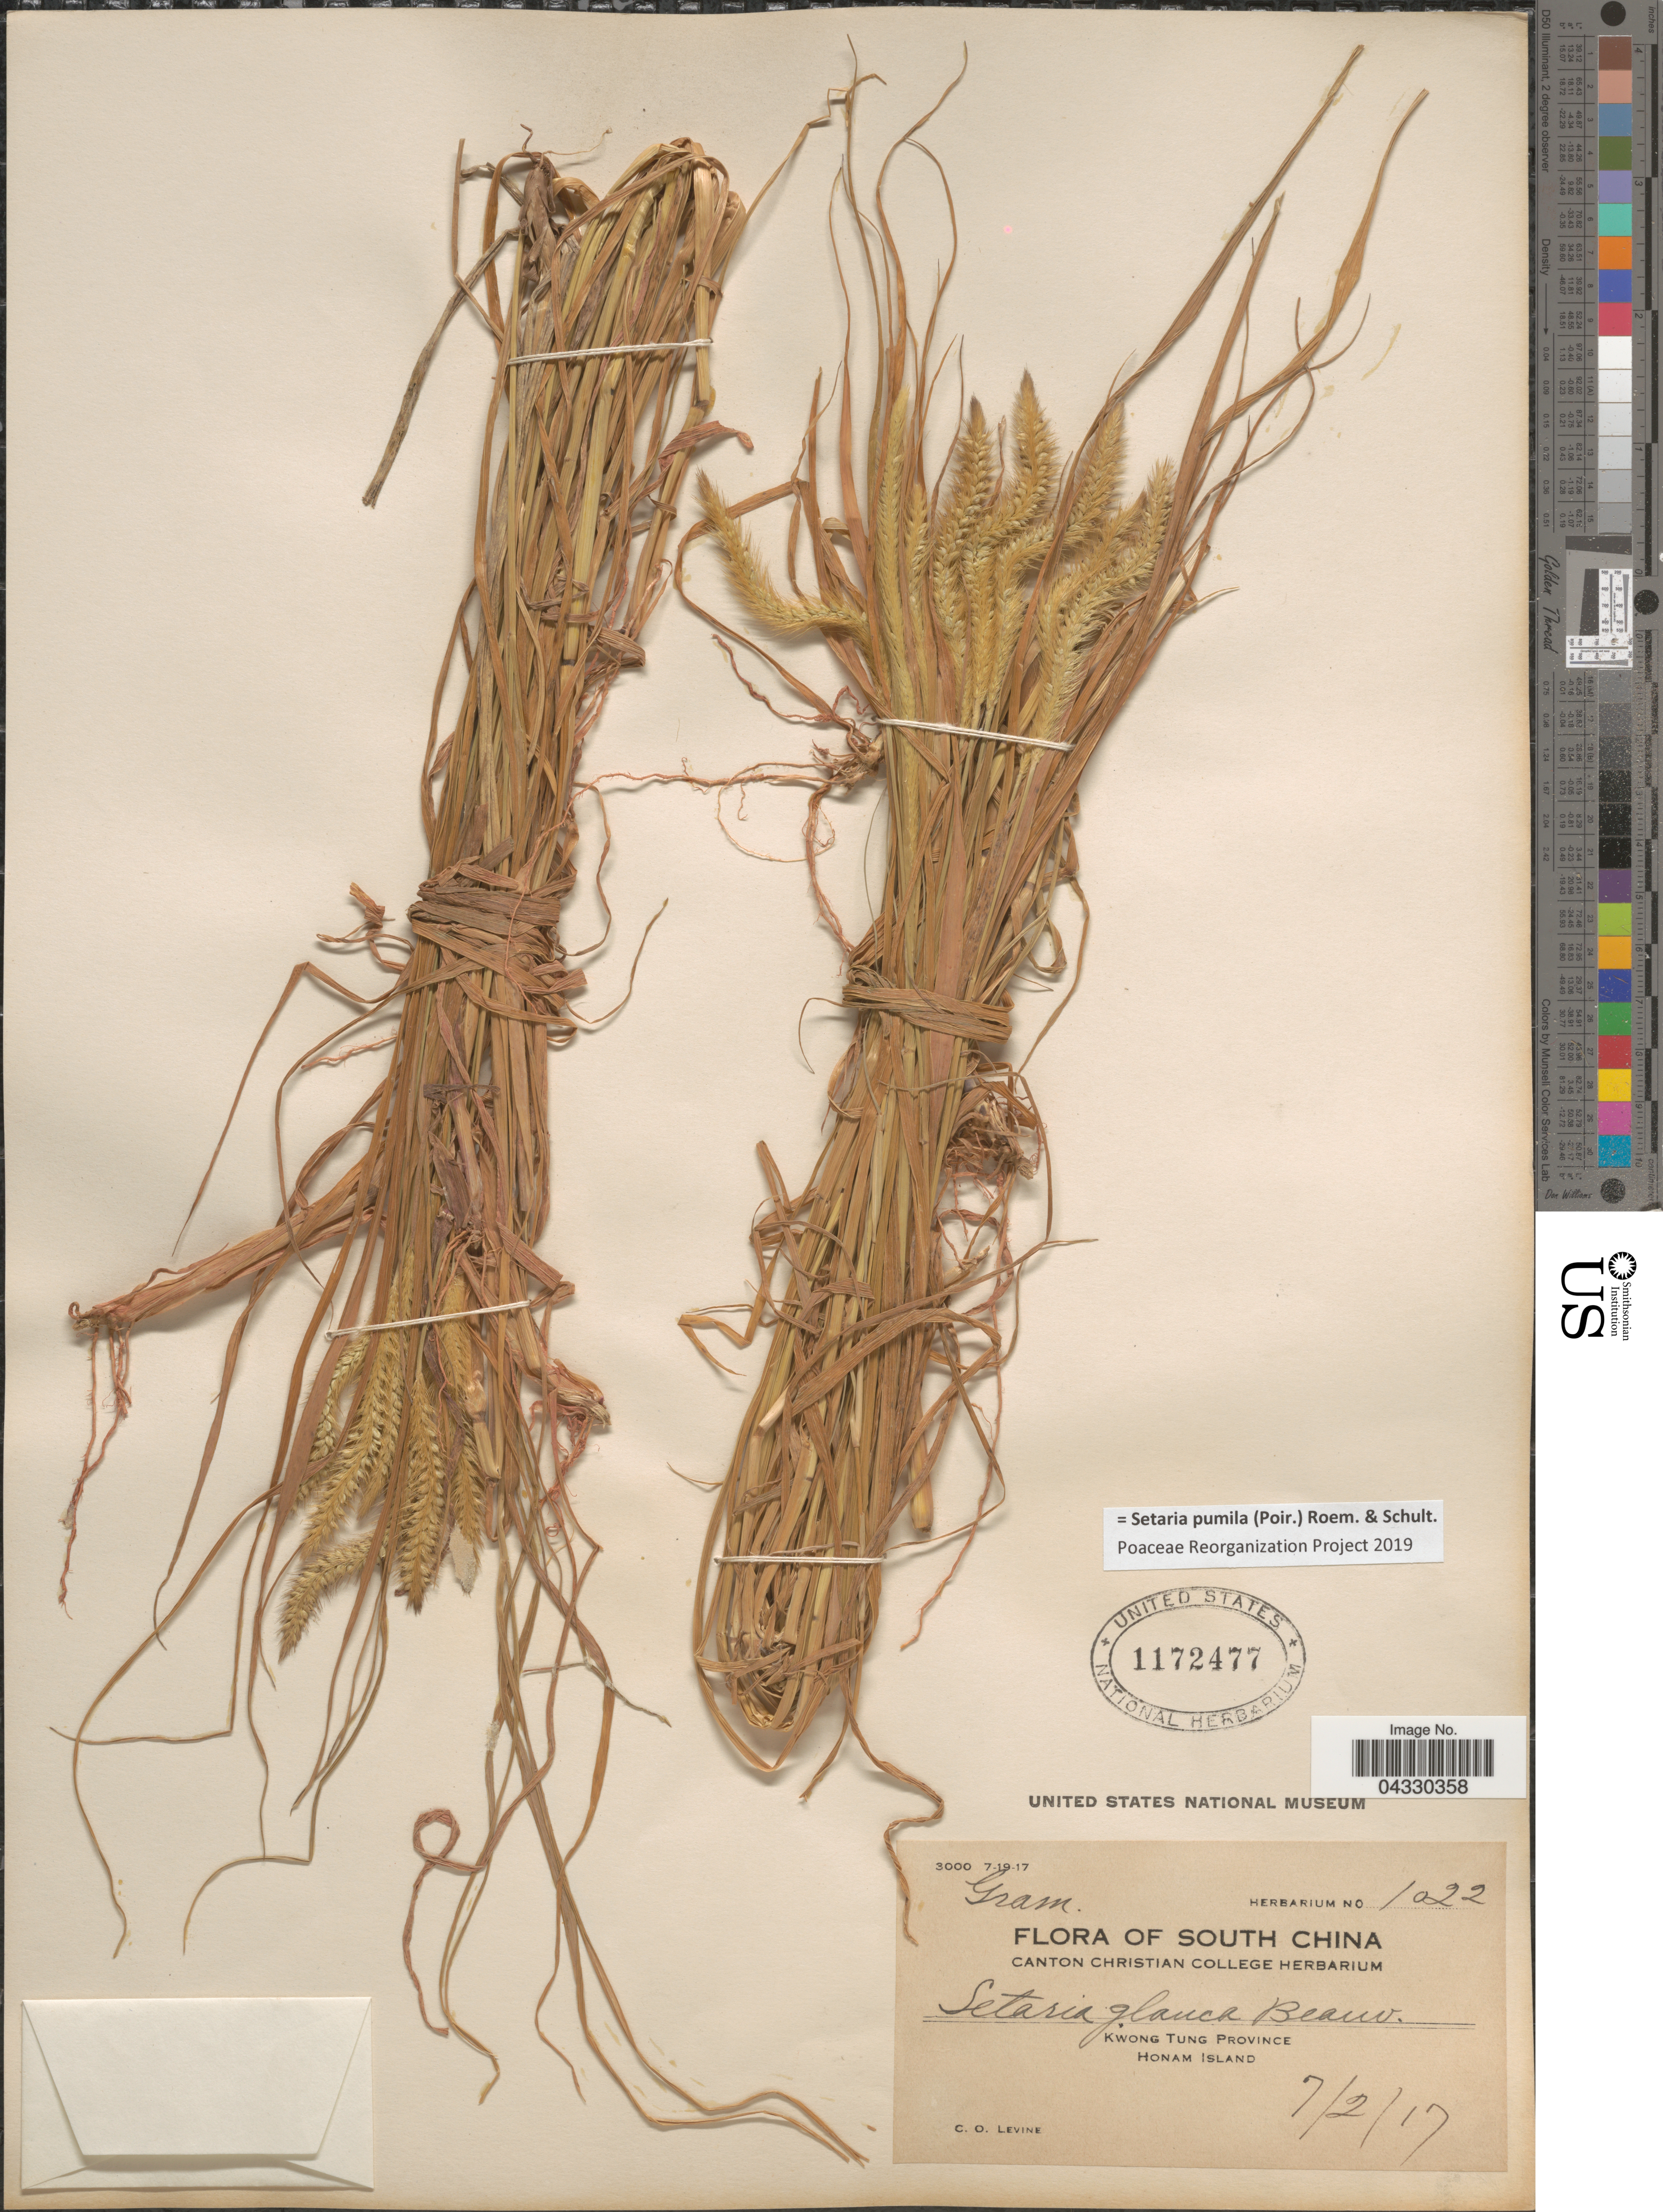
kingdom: Plantae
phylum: Tracheophyta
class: Liliopsida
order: Poales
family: Poaceae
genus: Setaria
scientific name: Setaria pumila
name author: (Poir.) Roem. & Schult.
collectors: C. O. Levine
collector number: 1022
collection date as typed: Transcribed d/m/y: 7/2/17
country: China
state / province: Guangdong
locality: Kwong Tung Province. Honam Island. South China.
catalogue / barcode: US 1172477